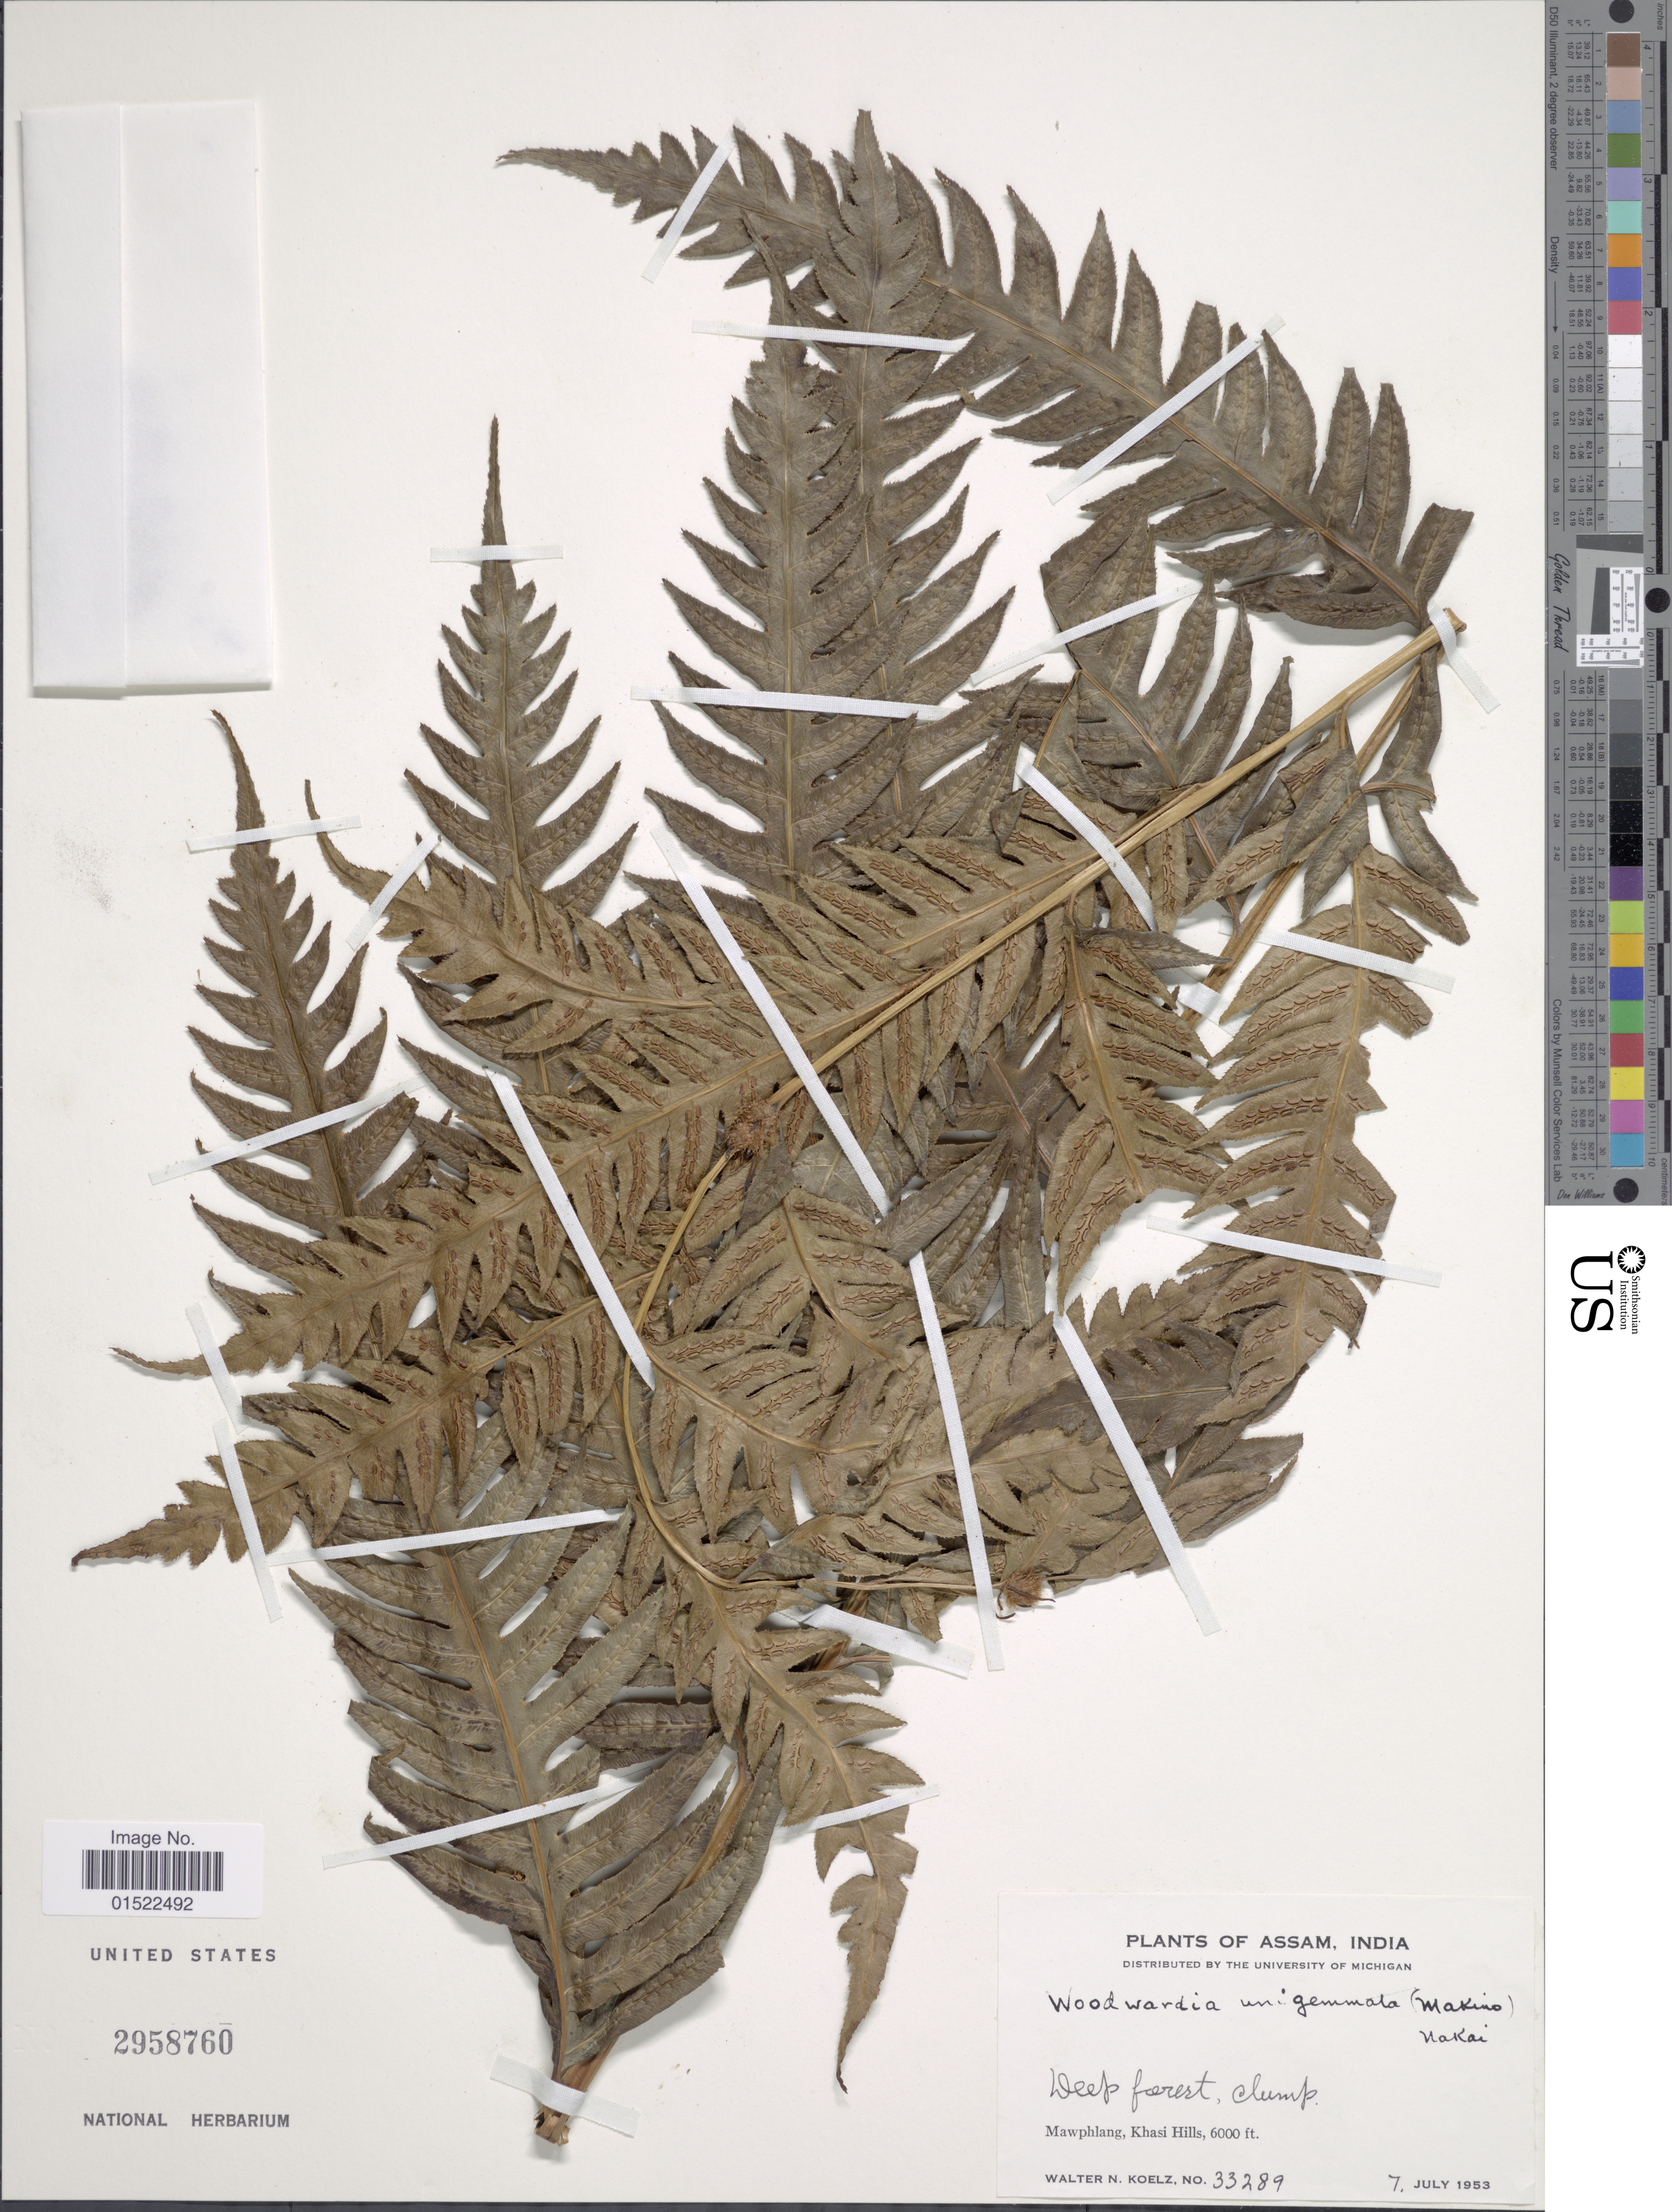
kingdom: Plantae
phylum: Tracheophyta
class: Polypodiopsida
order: Polypodiales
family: Blechnaceae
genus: Woodwardia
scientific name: Woodwardia unigemmata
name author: (Makino) Nakai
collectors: W. N. Koelz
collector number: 33289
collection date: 1953-07-07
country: India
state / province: Meghalaya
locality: Mawphlang, Khasi Hills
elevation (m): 1829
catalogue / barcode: US 2958760